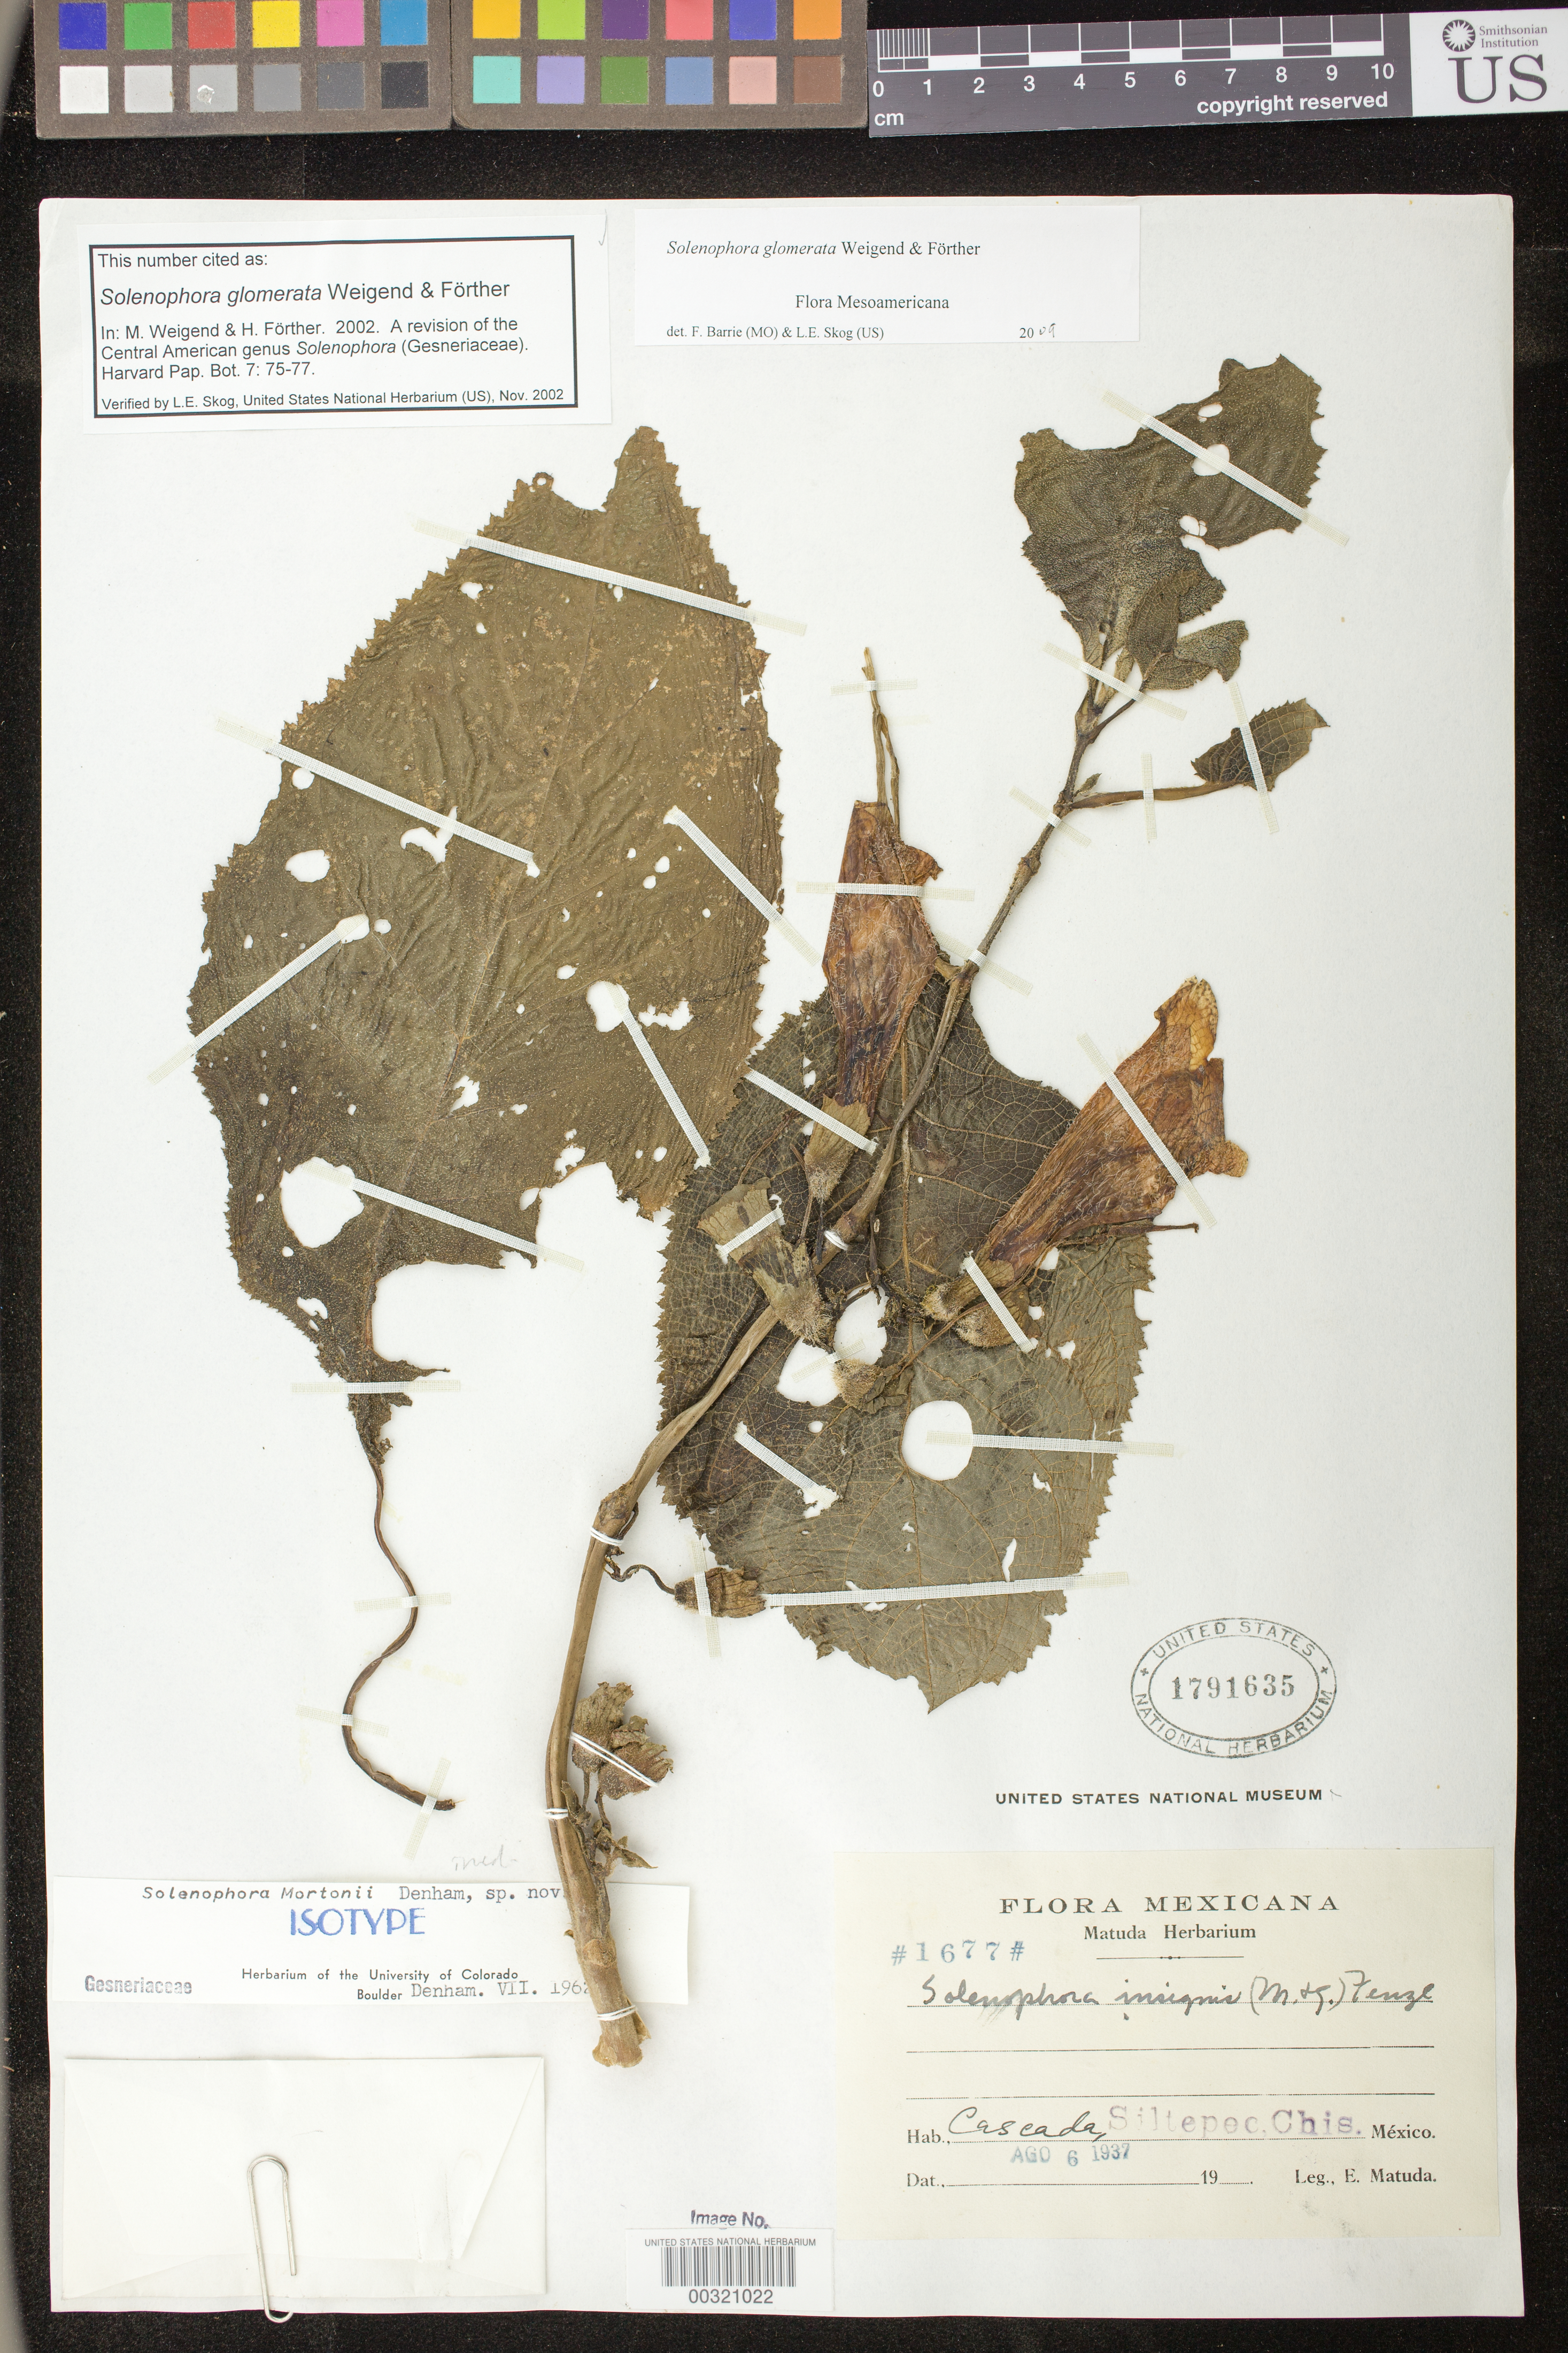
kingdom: Plantae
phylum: Tracheophyta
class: Magnoliopsida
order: Lamiales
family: Gesneriaceae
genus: Solenophora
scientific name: Solenophora glomerata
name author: Weigend & Förther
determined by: Weigend; Förther, Harald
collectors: E. Matuda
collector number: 1677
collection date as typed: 06 Aug 1937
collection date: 1937-08-06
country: Mexico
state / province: Chiapas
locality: Siltepec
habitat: Cascadas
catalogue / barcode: US 1791635